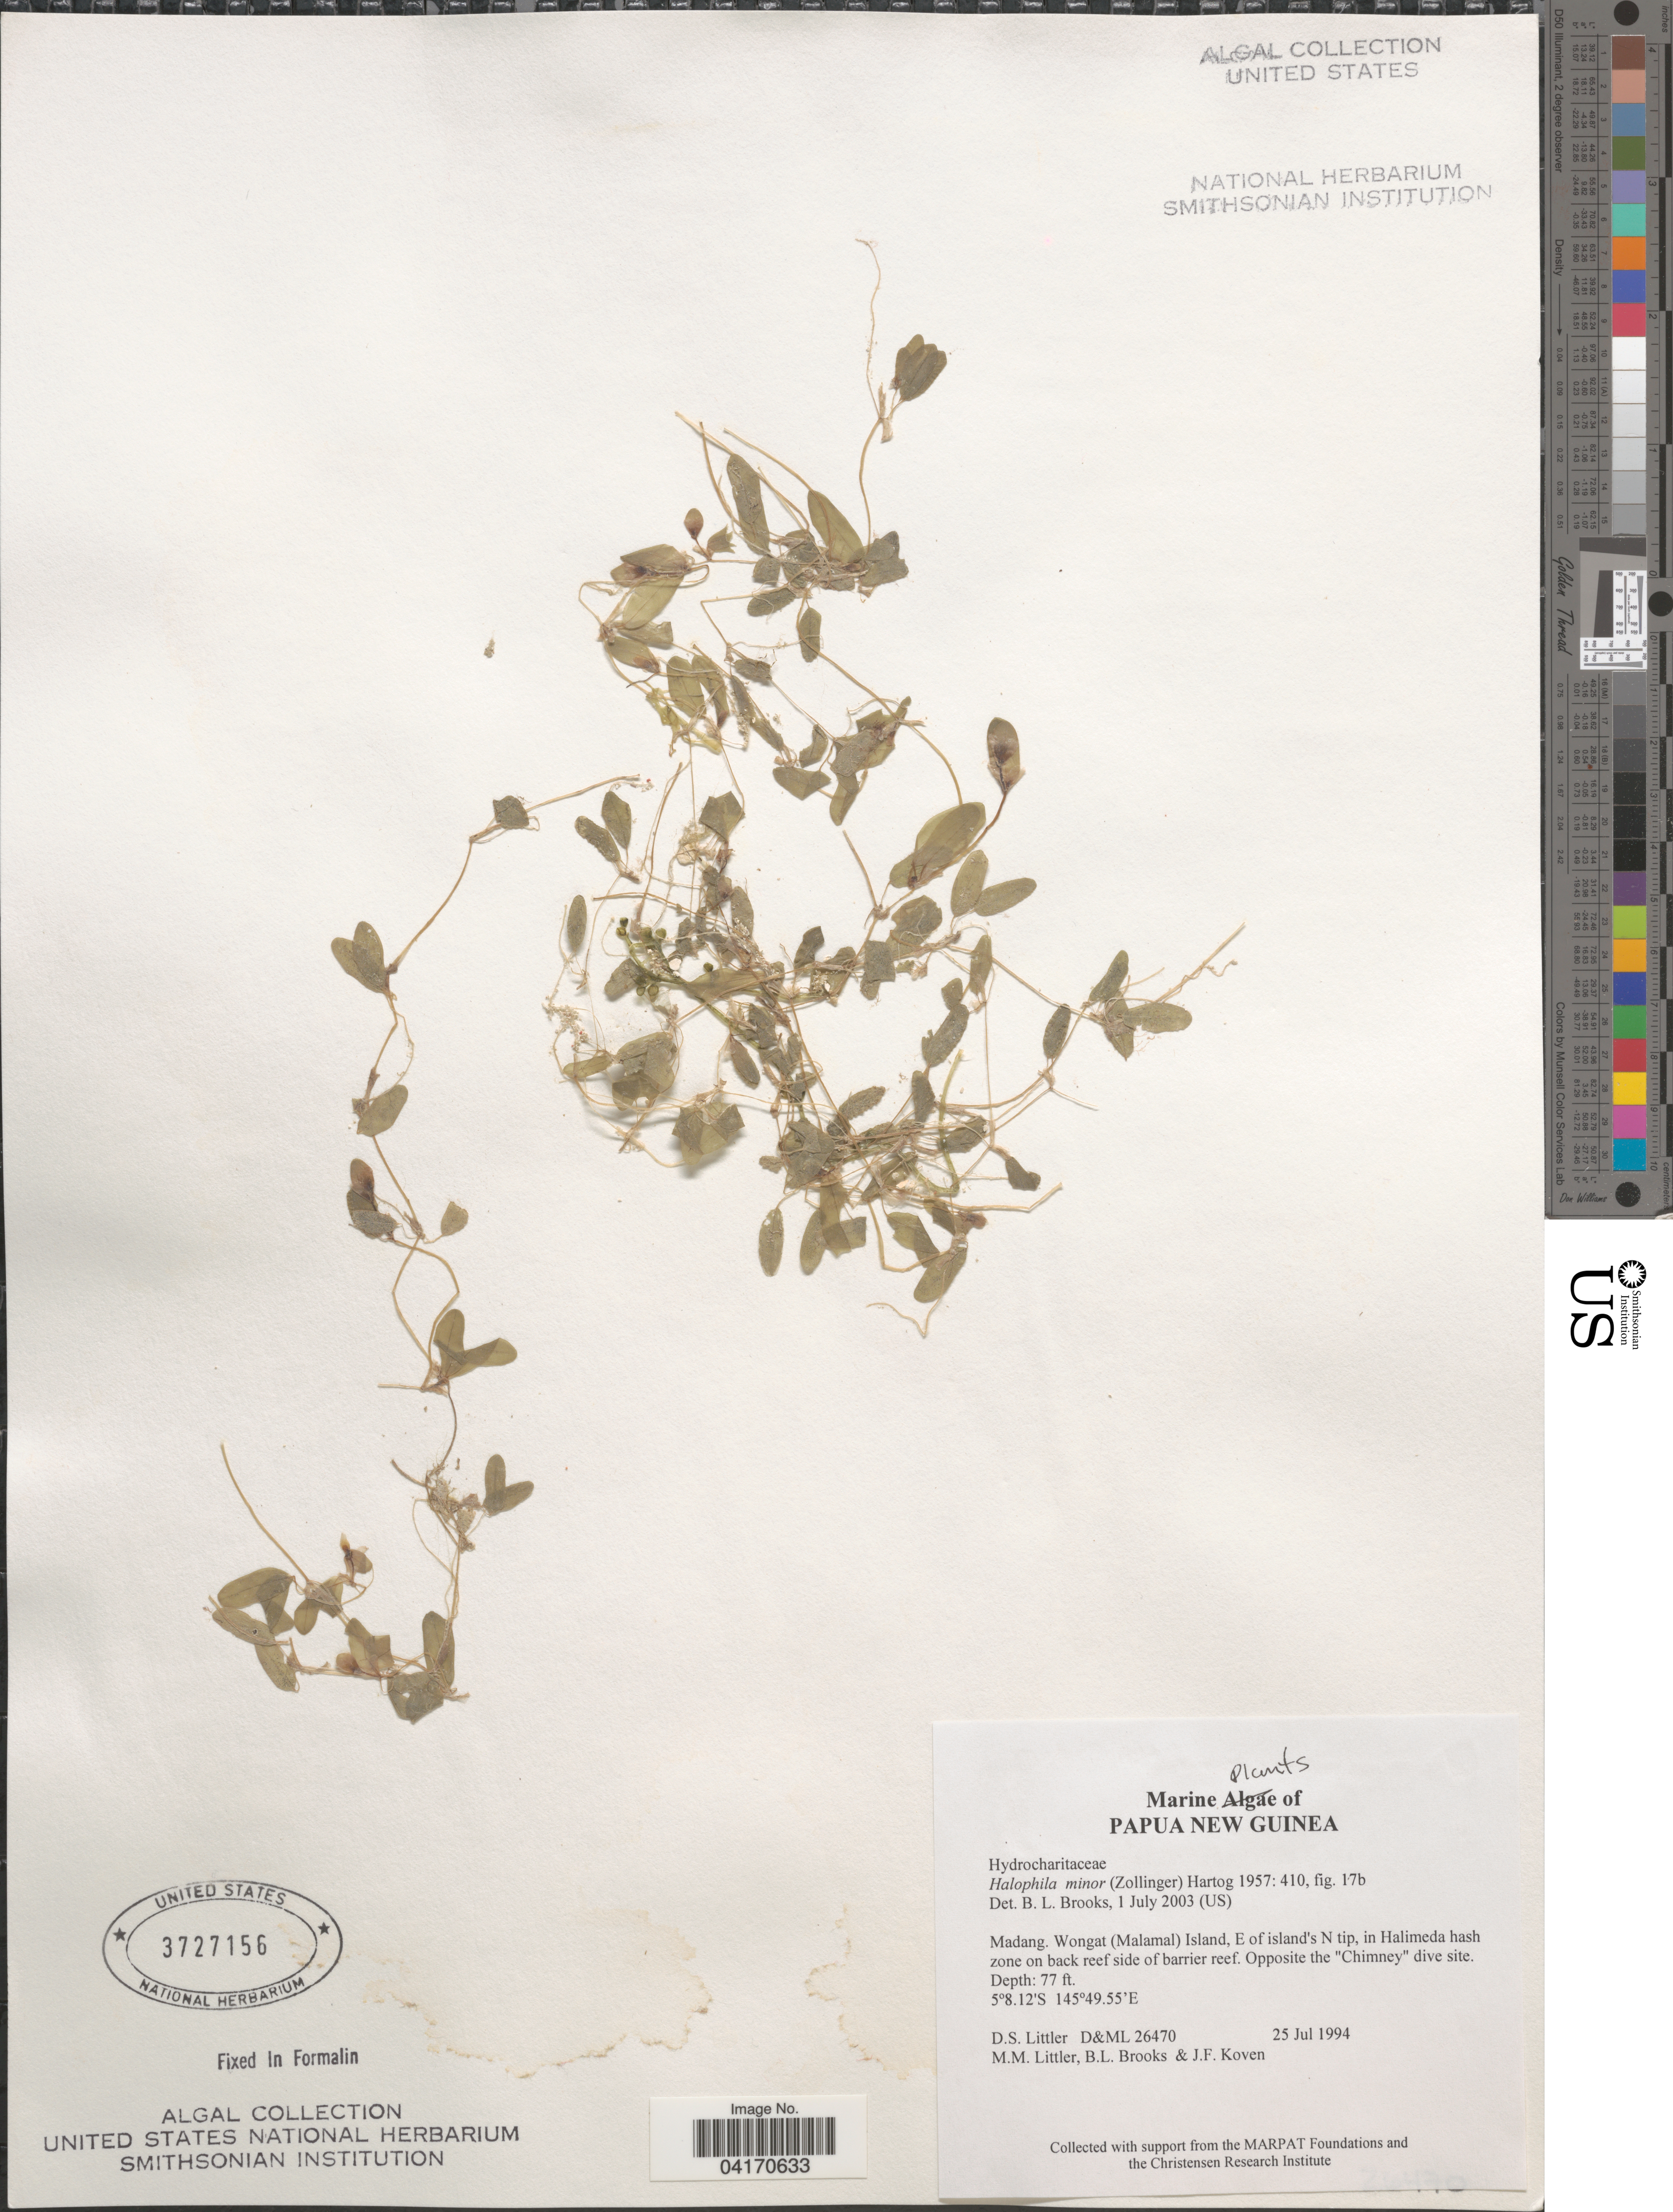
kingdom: Plantae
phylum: Tracheophyta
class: Liliopsida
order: Alismatales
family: Hydrocharitaceae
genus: Halophila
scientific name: Halophila minor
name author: (Zoll.) Hartog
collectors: D. S. Littler, B. Brooks & J. Koven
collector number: D&ML 26470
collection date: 1994-07-25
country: Papua New Guinea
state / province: Madang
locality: Wongat (Malamal) Island, E of island's N tip, in Halimeda hash zone on back reef side of barrier reef. Opposite the "Chimney" dive site.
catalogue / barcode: US 3727156